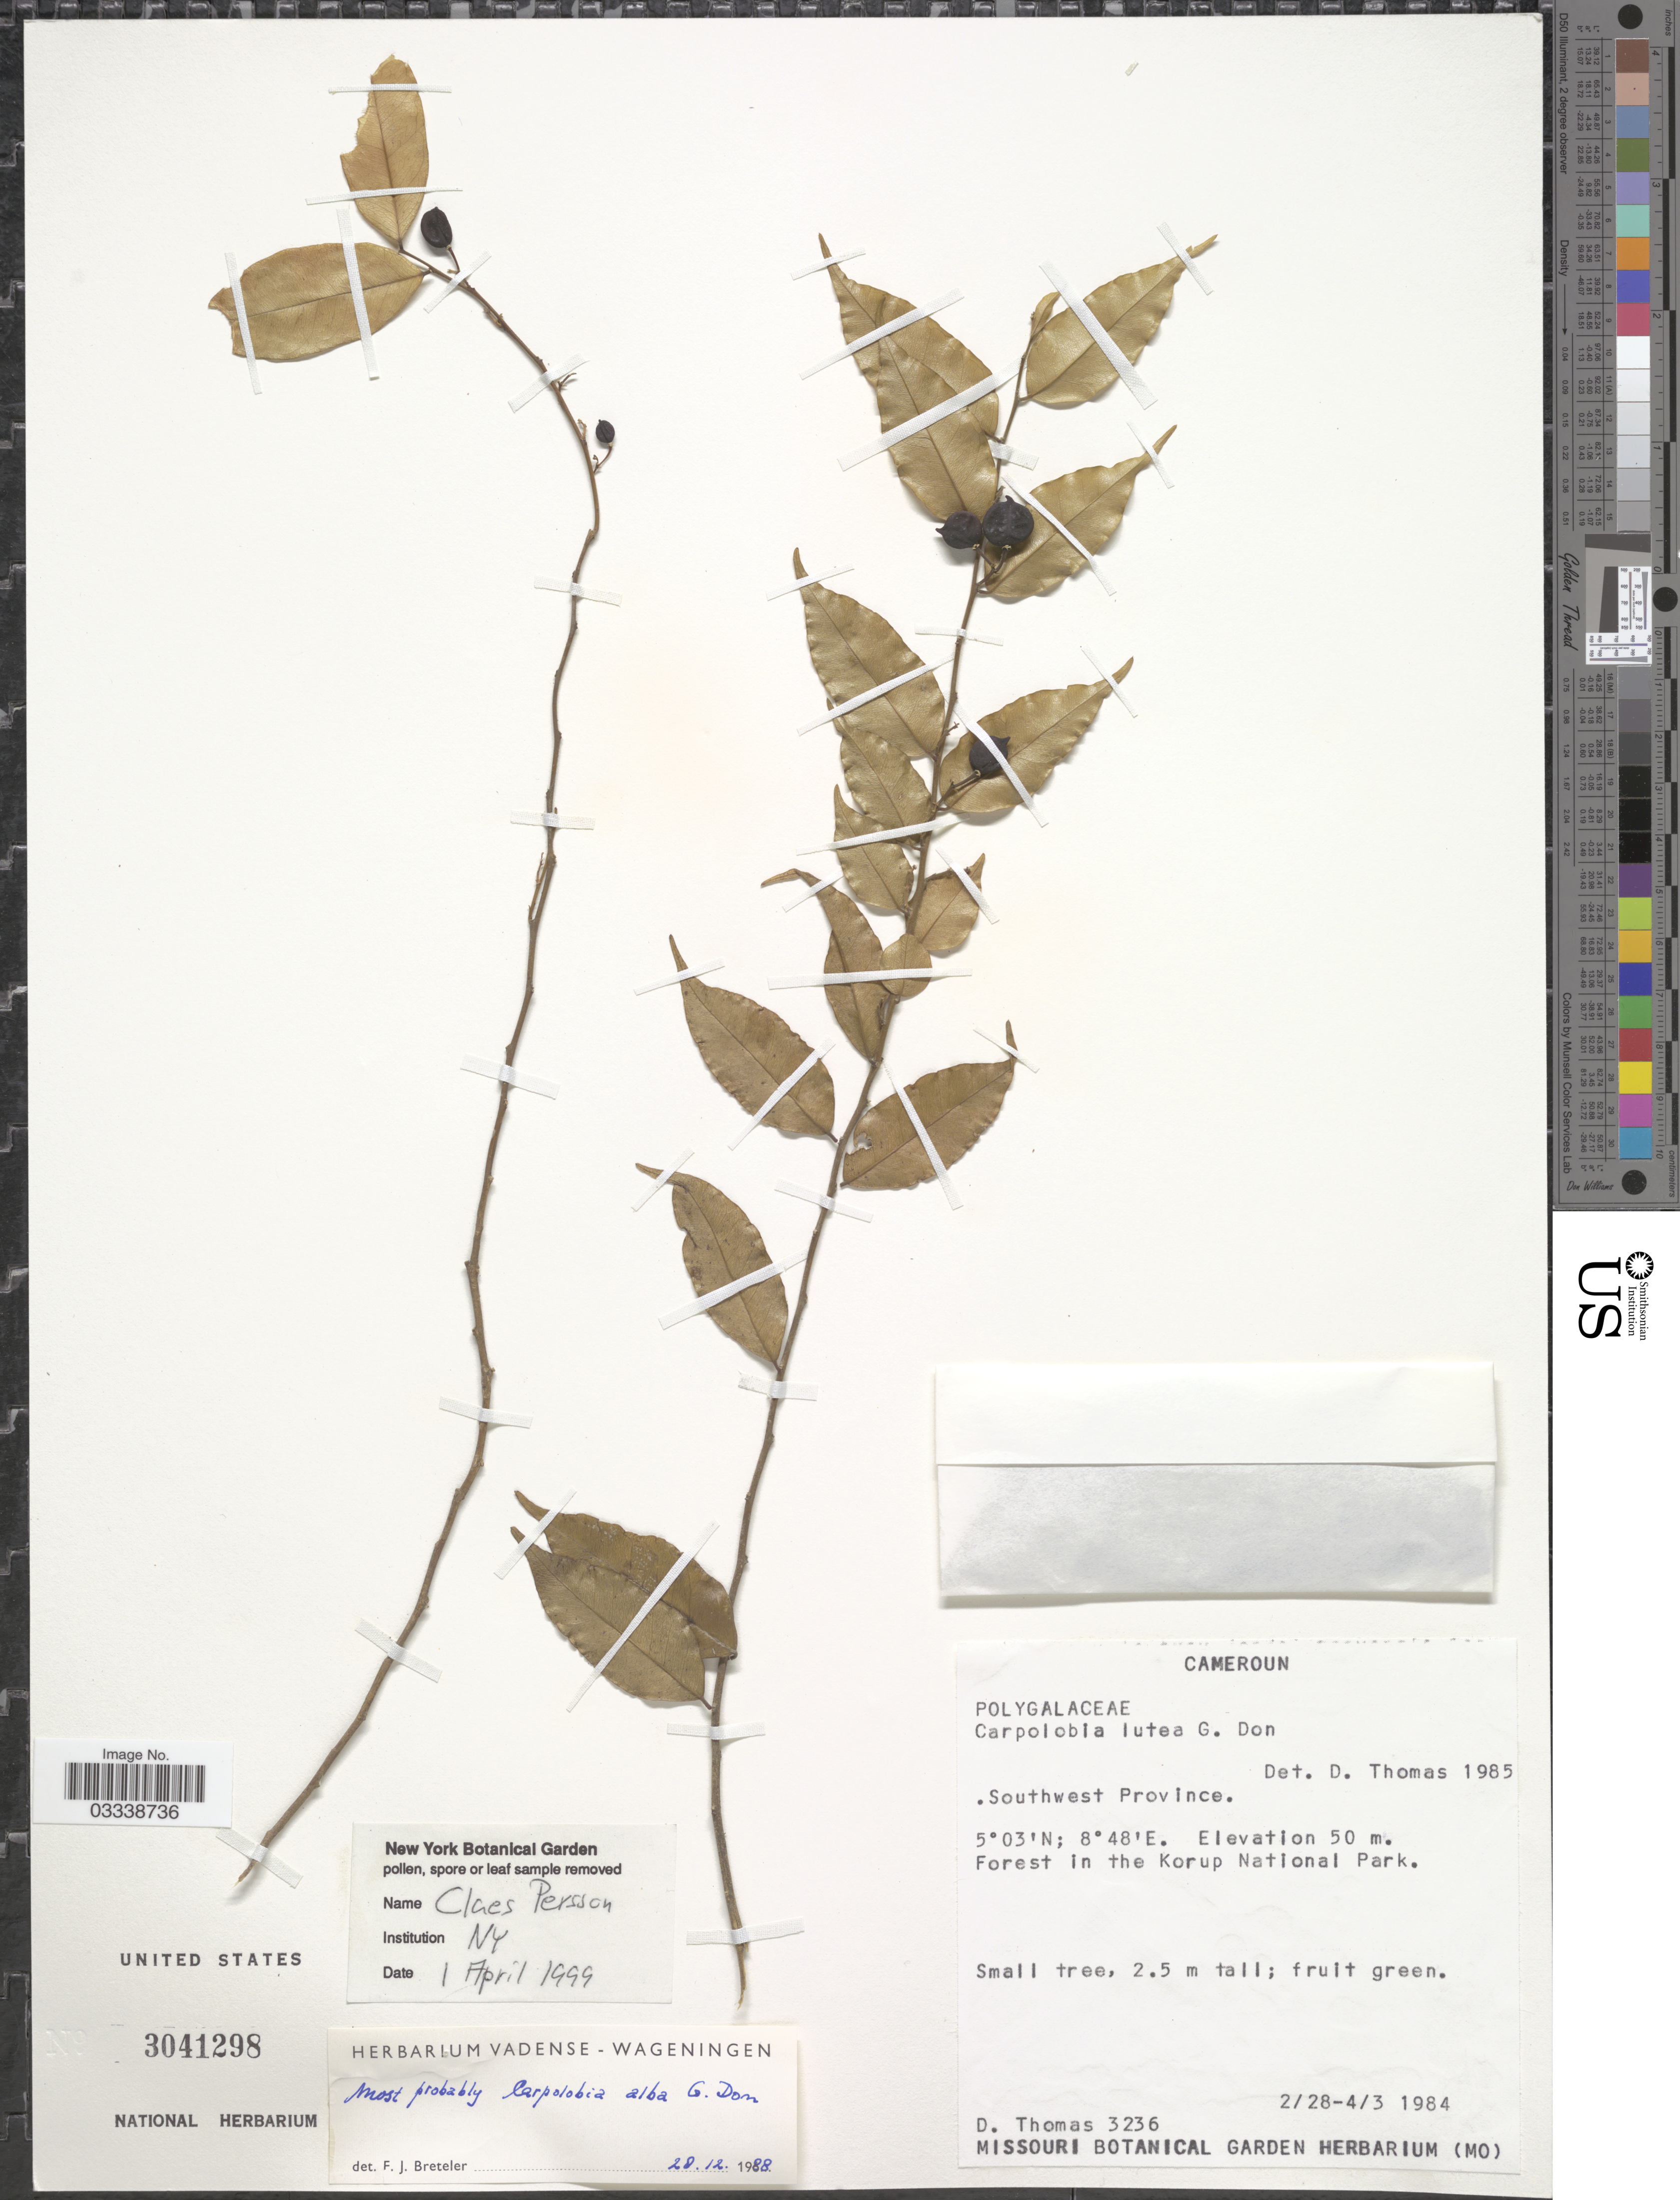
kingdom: Plantae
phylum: Tracheophyta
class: Magnoliopsida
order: Fabales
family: Polygalaceae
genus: Carpolobia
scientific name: Carpolobia alba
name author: G. Don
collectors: D. Thomas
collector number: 3236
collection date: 1984-02-28/1984-03-04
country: Cameroon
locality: Cameroun. Southwest Province. Forest in the Korup National Park.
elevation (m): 50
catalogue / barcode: US 3041298